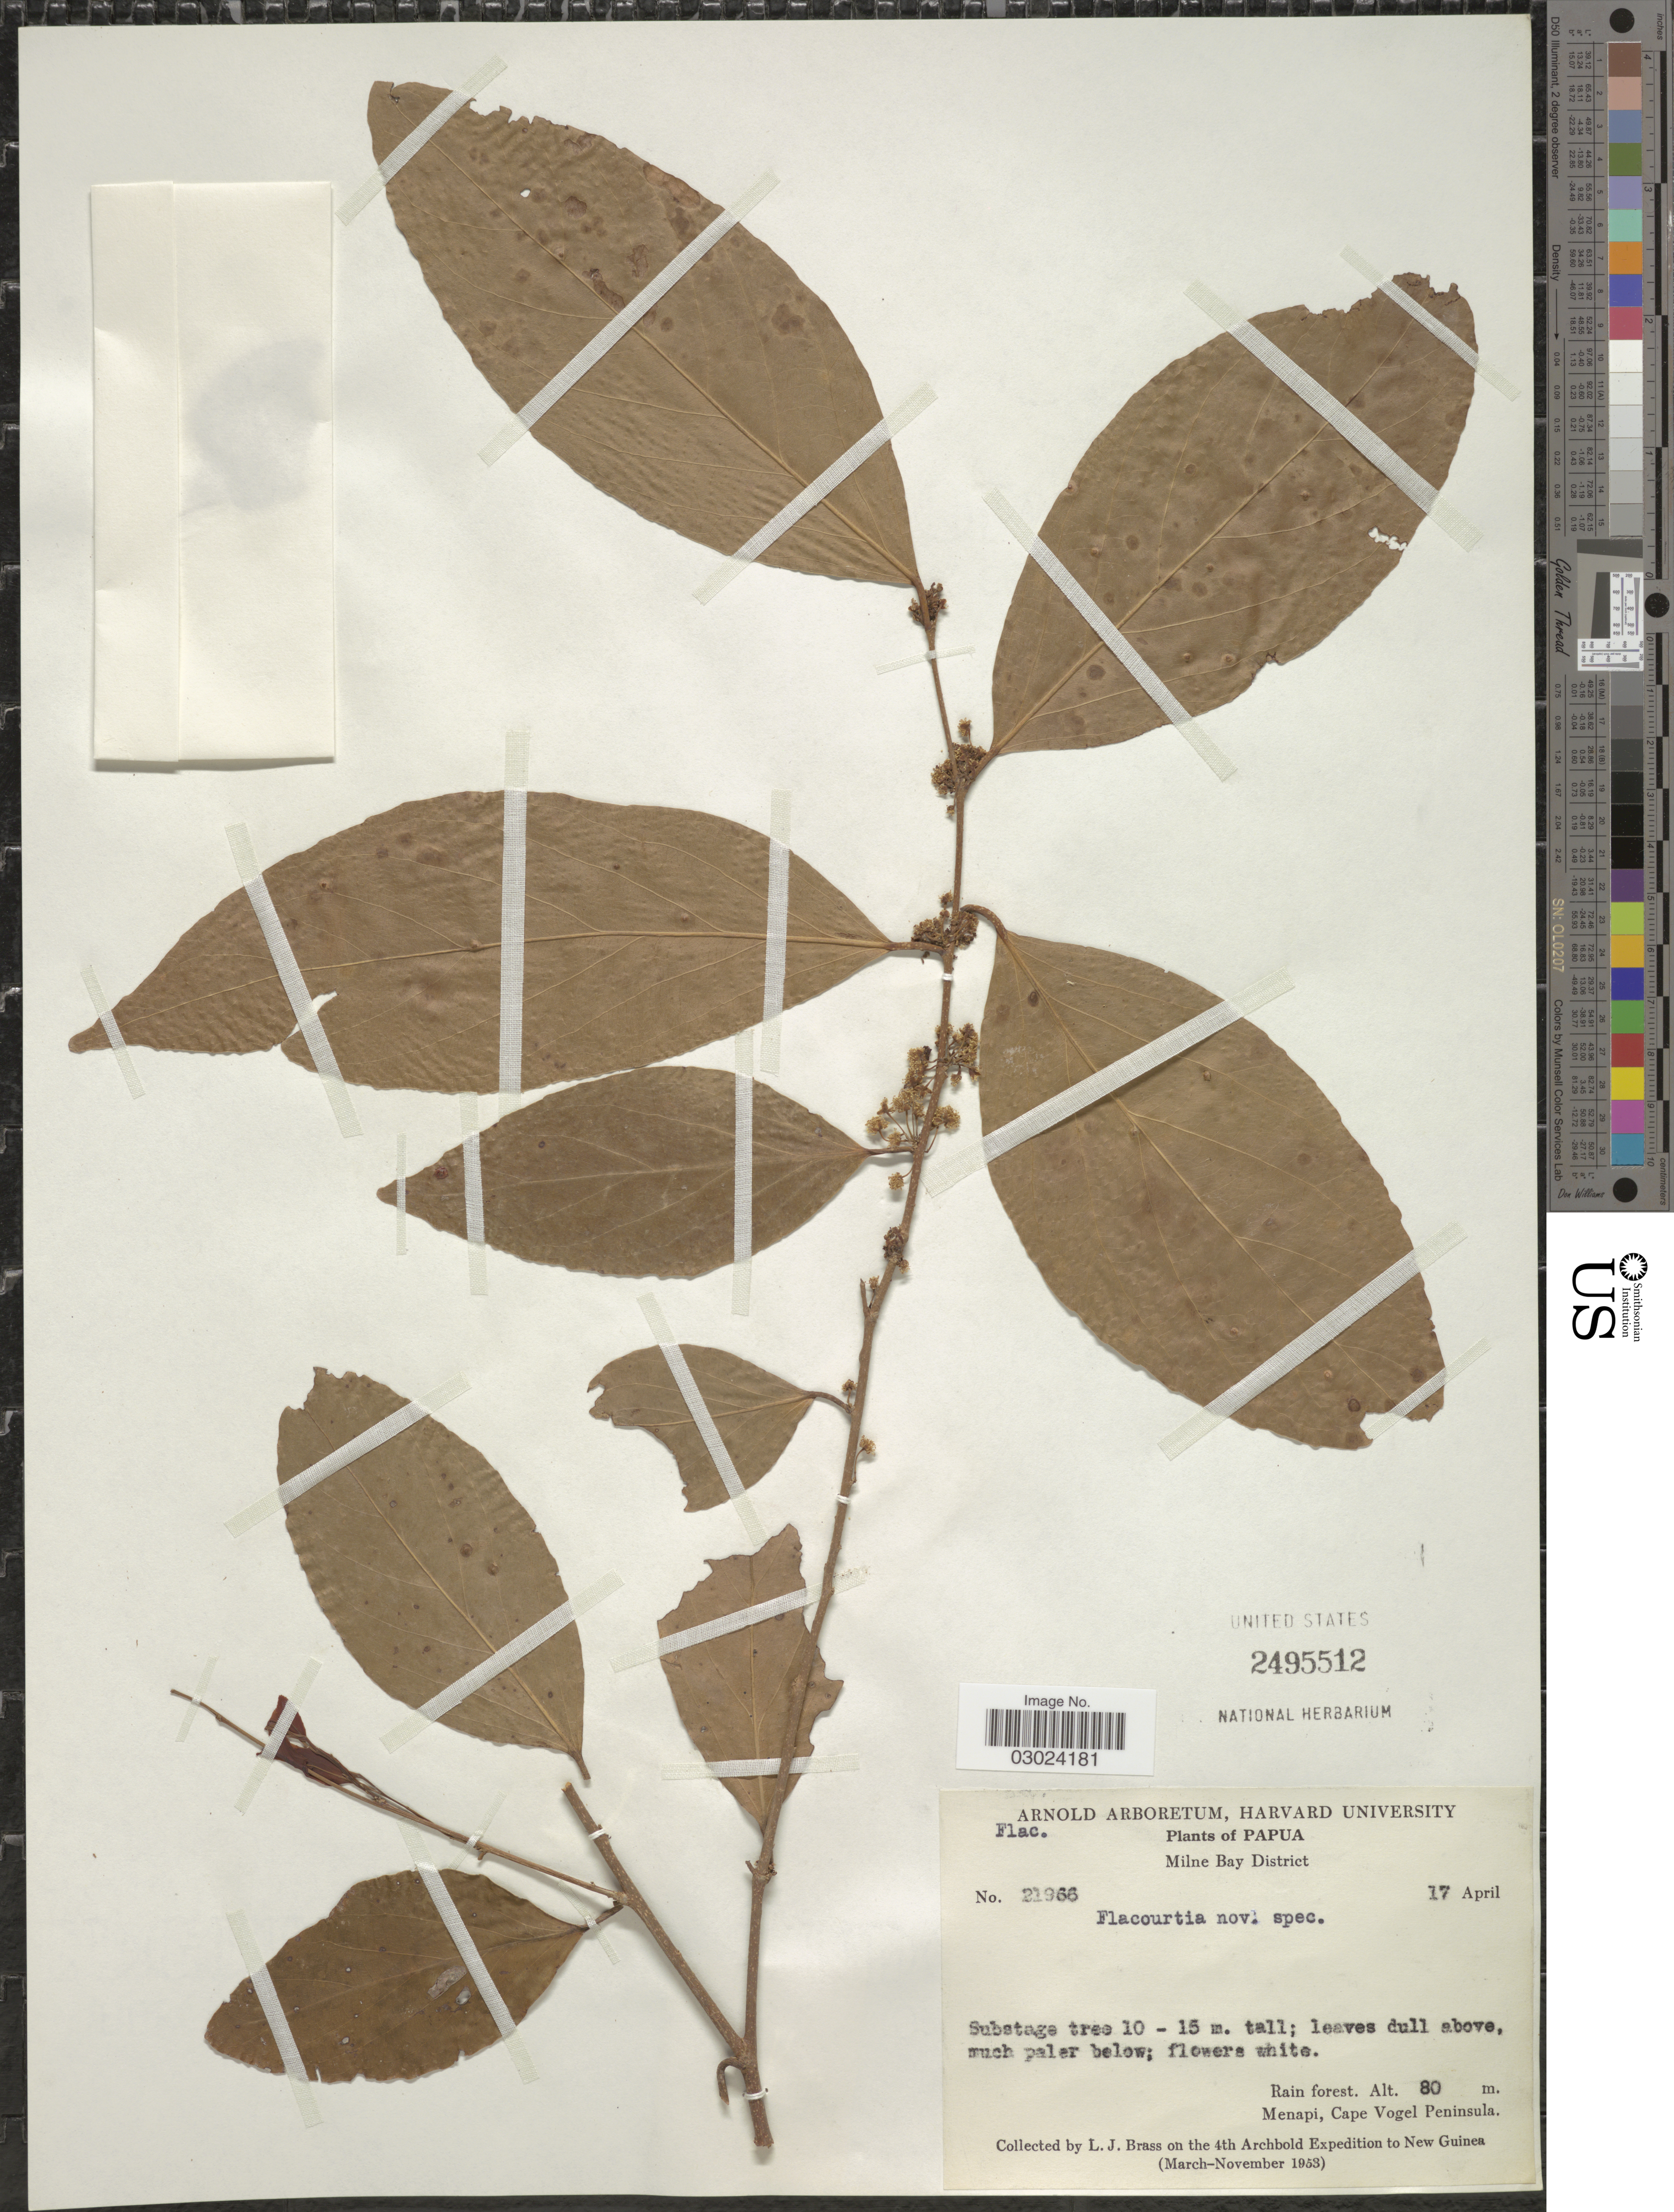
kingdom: Plantae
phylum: Tracheophyta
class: Magnoliopsida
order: Malpighiales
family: Salicaceae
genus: Flacourtia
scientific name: Flacourtia sp.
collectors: L. J. Brass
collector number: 21966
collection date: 1953-04-17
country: Papua New Guinea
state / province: Milne Bay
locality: Papua. Milne Bay District. Rain forest. Menapi, Cape Vogel Peninsula. New Guinea.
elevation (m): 80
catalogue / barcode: US 2495512